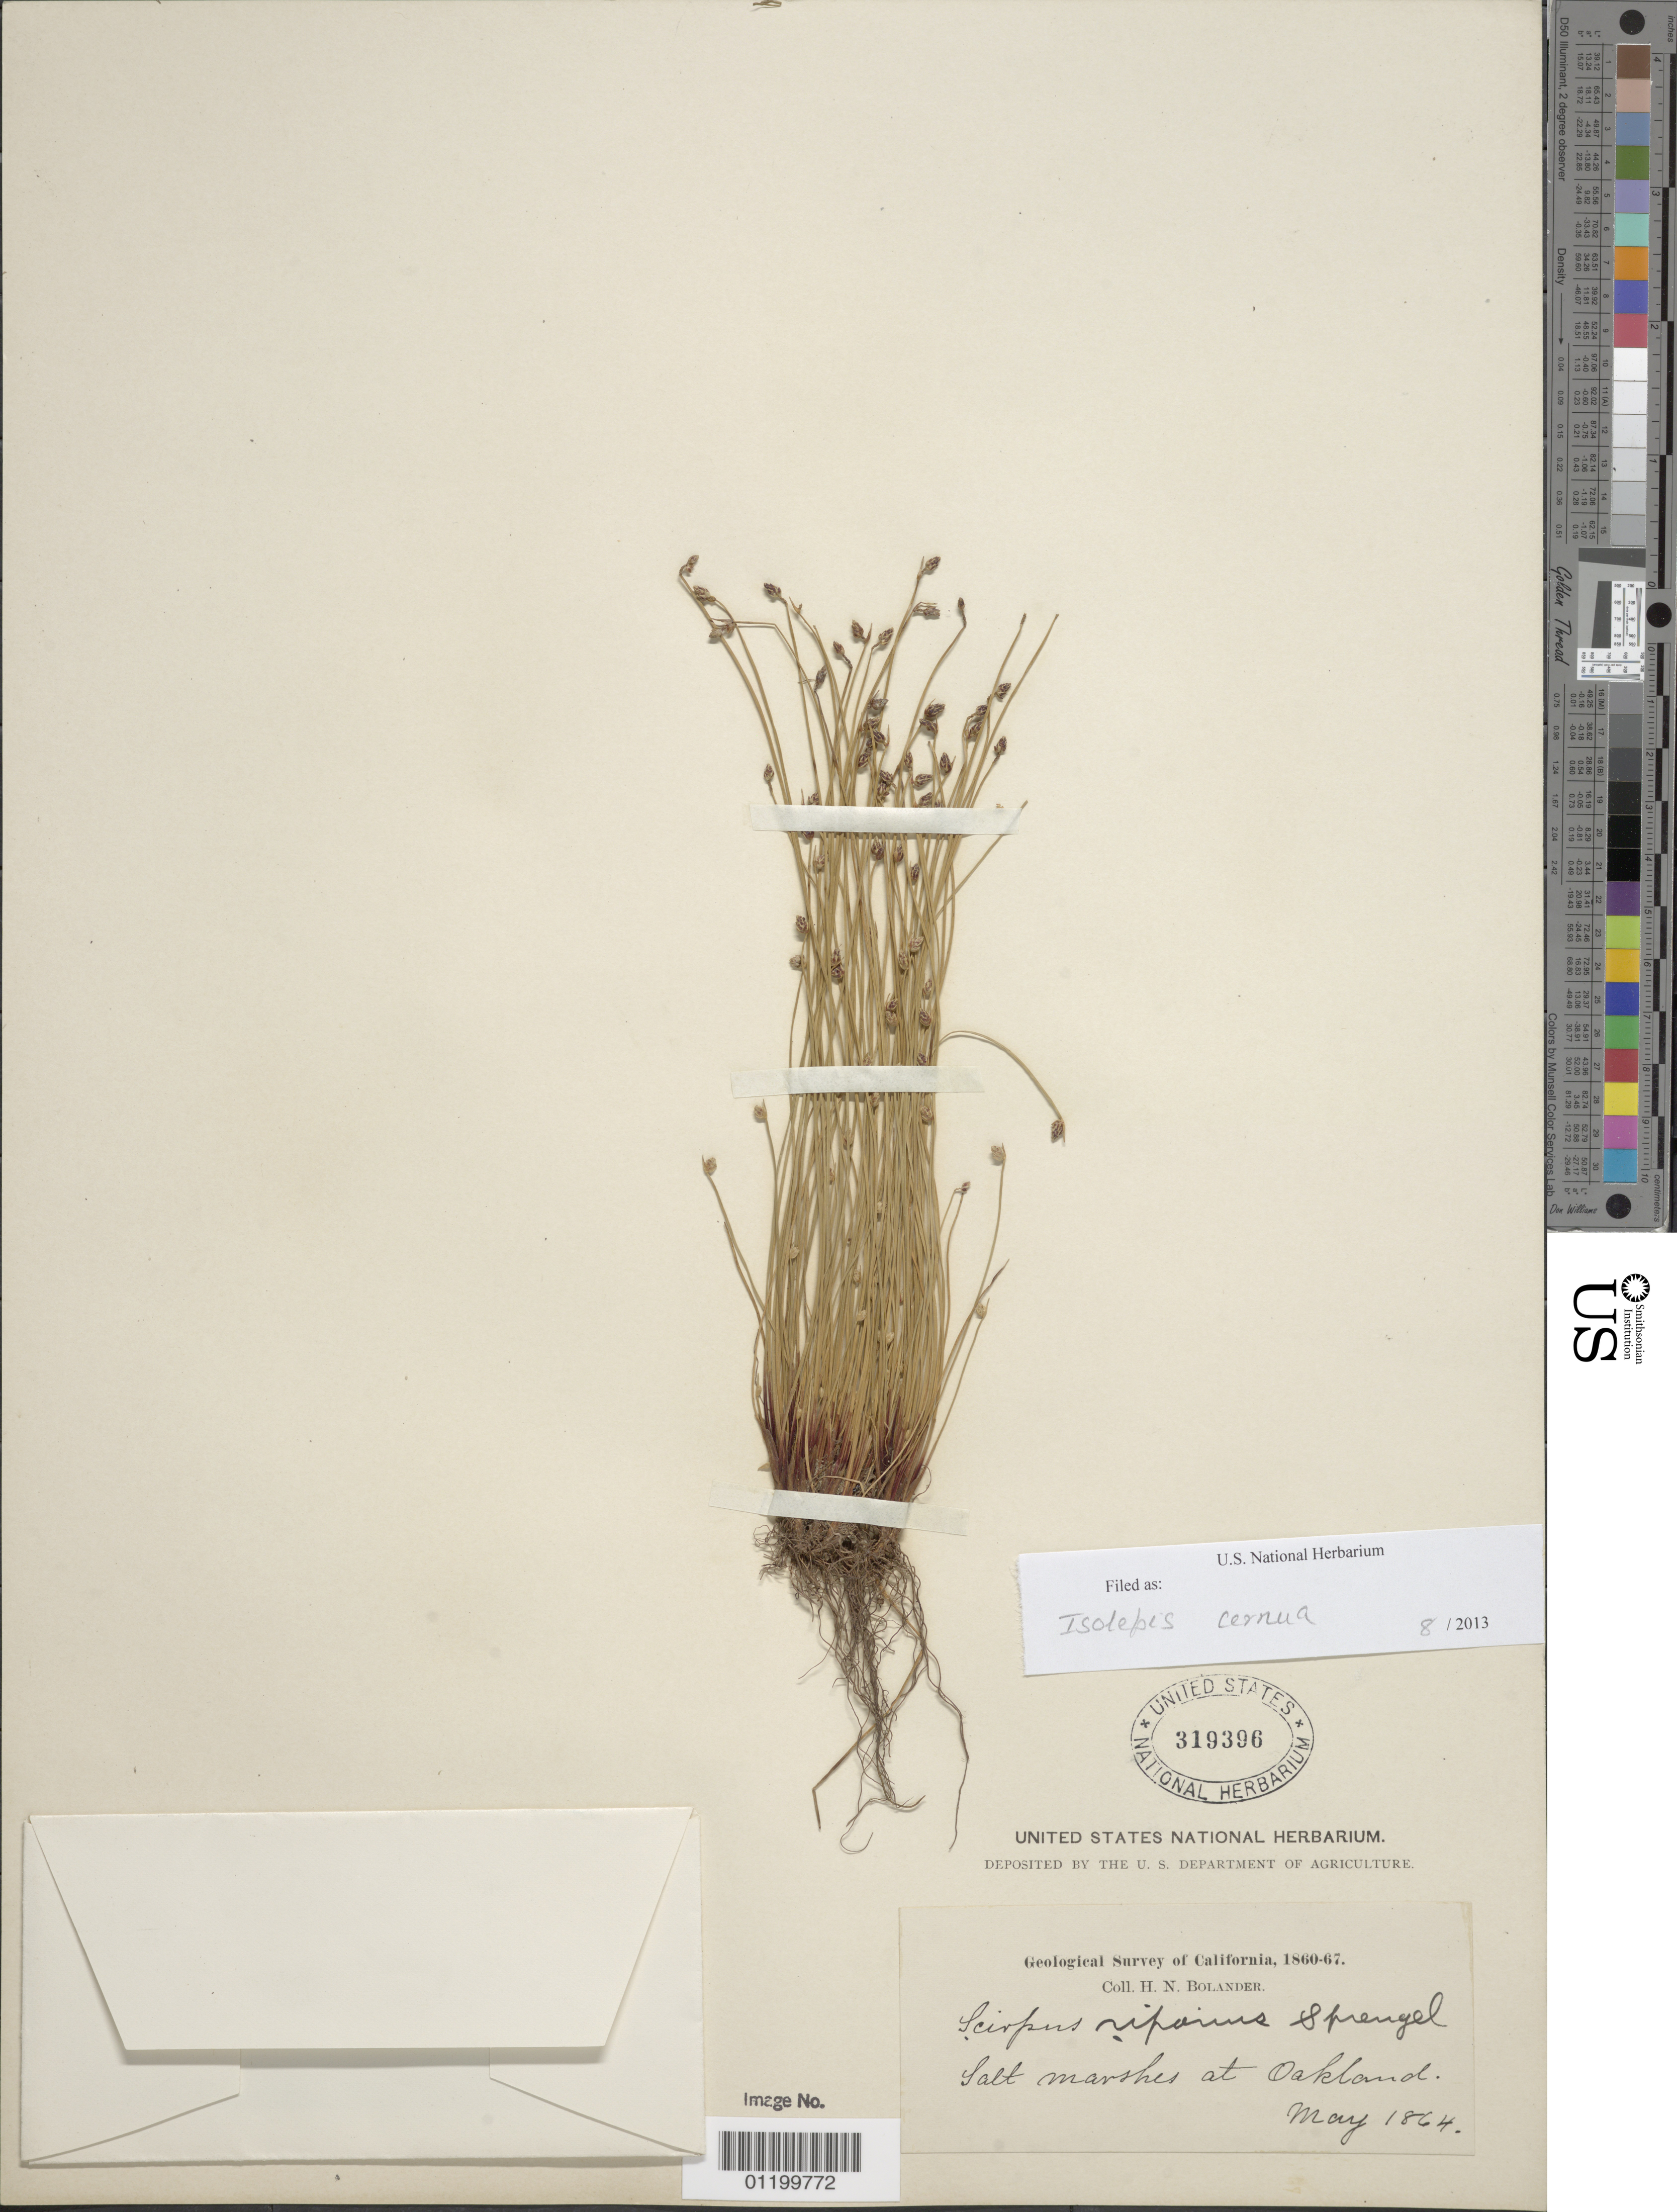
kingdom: Plantae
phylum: Tracheophyta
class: Liliopsida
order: Poales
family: Cyperaceae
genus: Isolepis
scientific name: Isolepis cernua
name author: (Vahl) Roem. & Schult.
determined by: Strong, Mark T., (BOT), Smithsonian Institution - National Museum of Natural History (UNITED STATES)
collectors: H. Bolander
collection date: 1864-04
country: United States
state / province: California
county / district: Alameda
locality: Salt marshes at Oakland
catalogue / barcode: US 319396